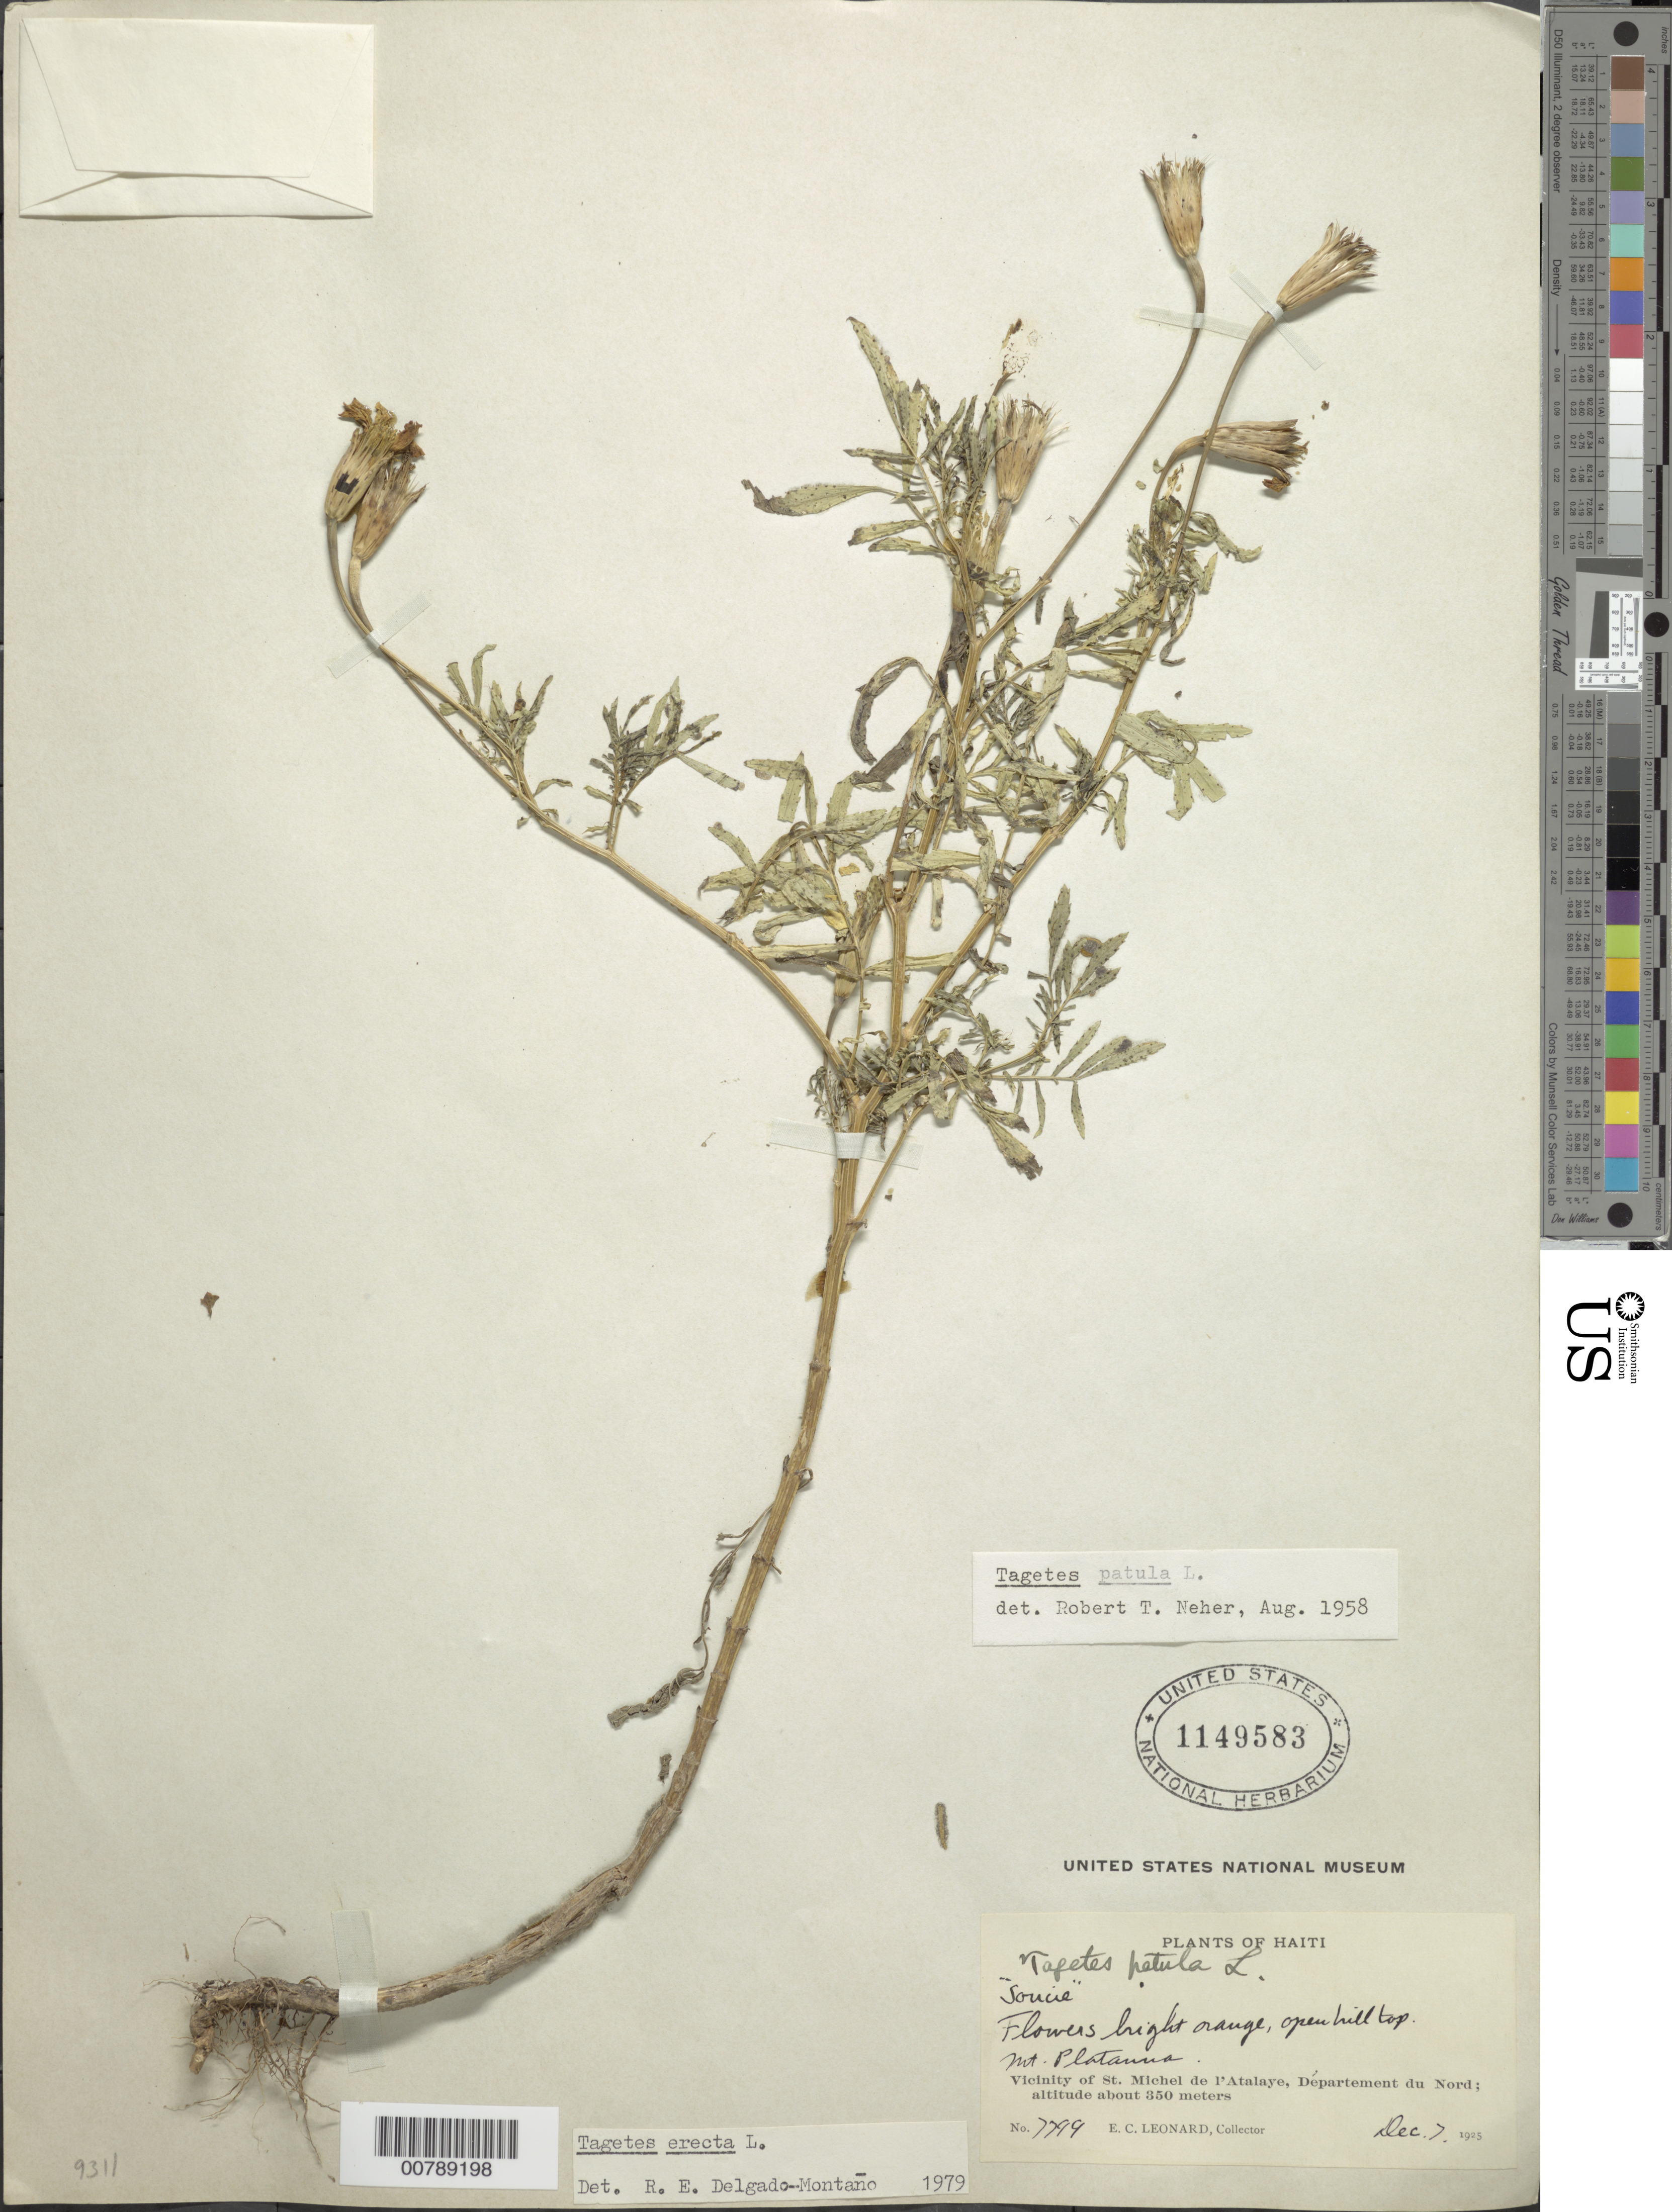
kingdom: Plantae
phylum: Tracheophyta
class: Magnoliopsida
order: Asterales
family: Asteraceae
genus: Tagetes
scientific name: Tagetes erecta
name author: L.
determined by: Delgado-Montano, R. E.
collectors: E. C. Leonard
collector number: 7799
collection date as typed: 07 Dec 1925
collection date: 1925-12-07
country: Haiti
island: Hispaniola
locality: Vicinity of St. Michel de l'Atalaye, Département du Nord. Open hill top, Mt. Platanus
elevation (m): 350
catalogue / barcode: US 1149583